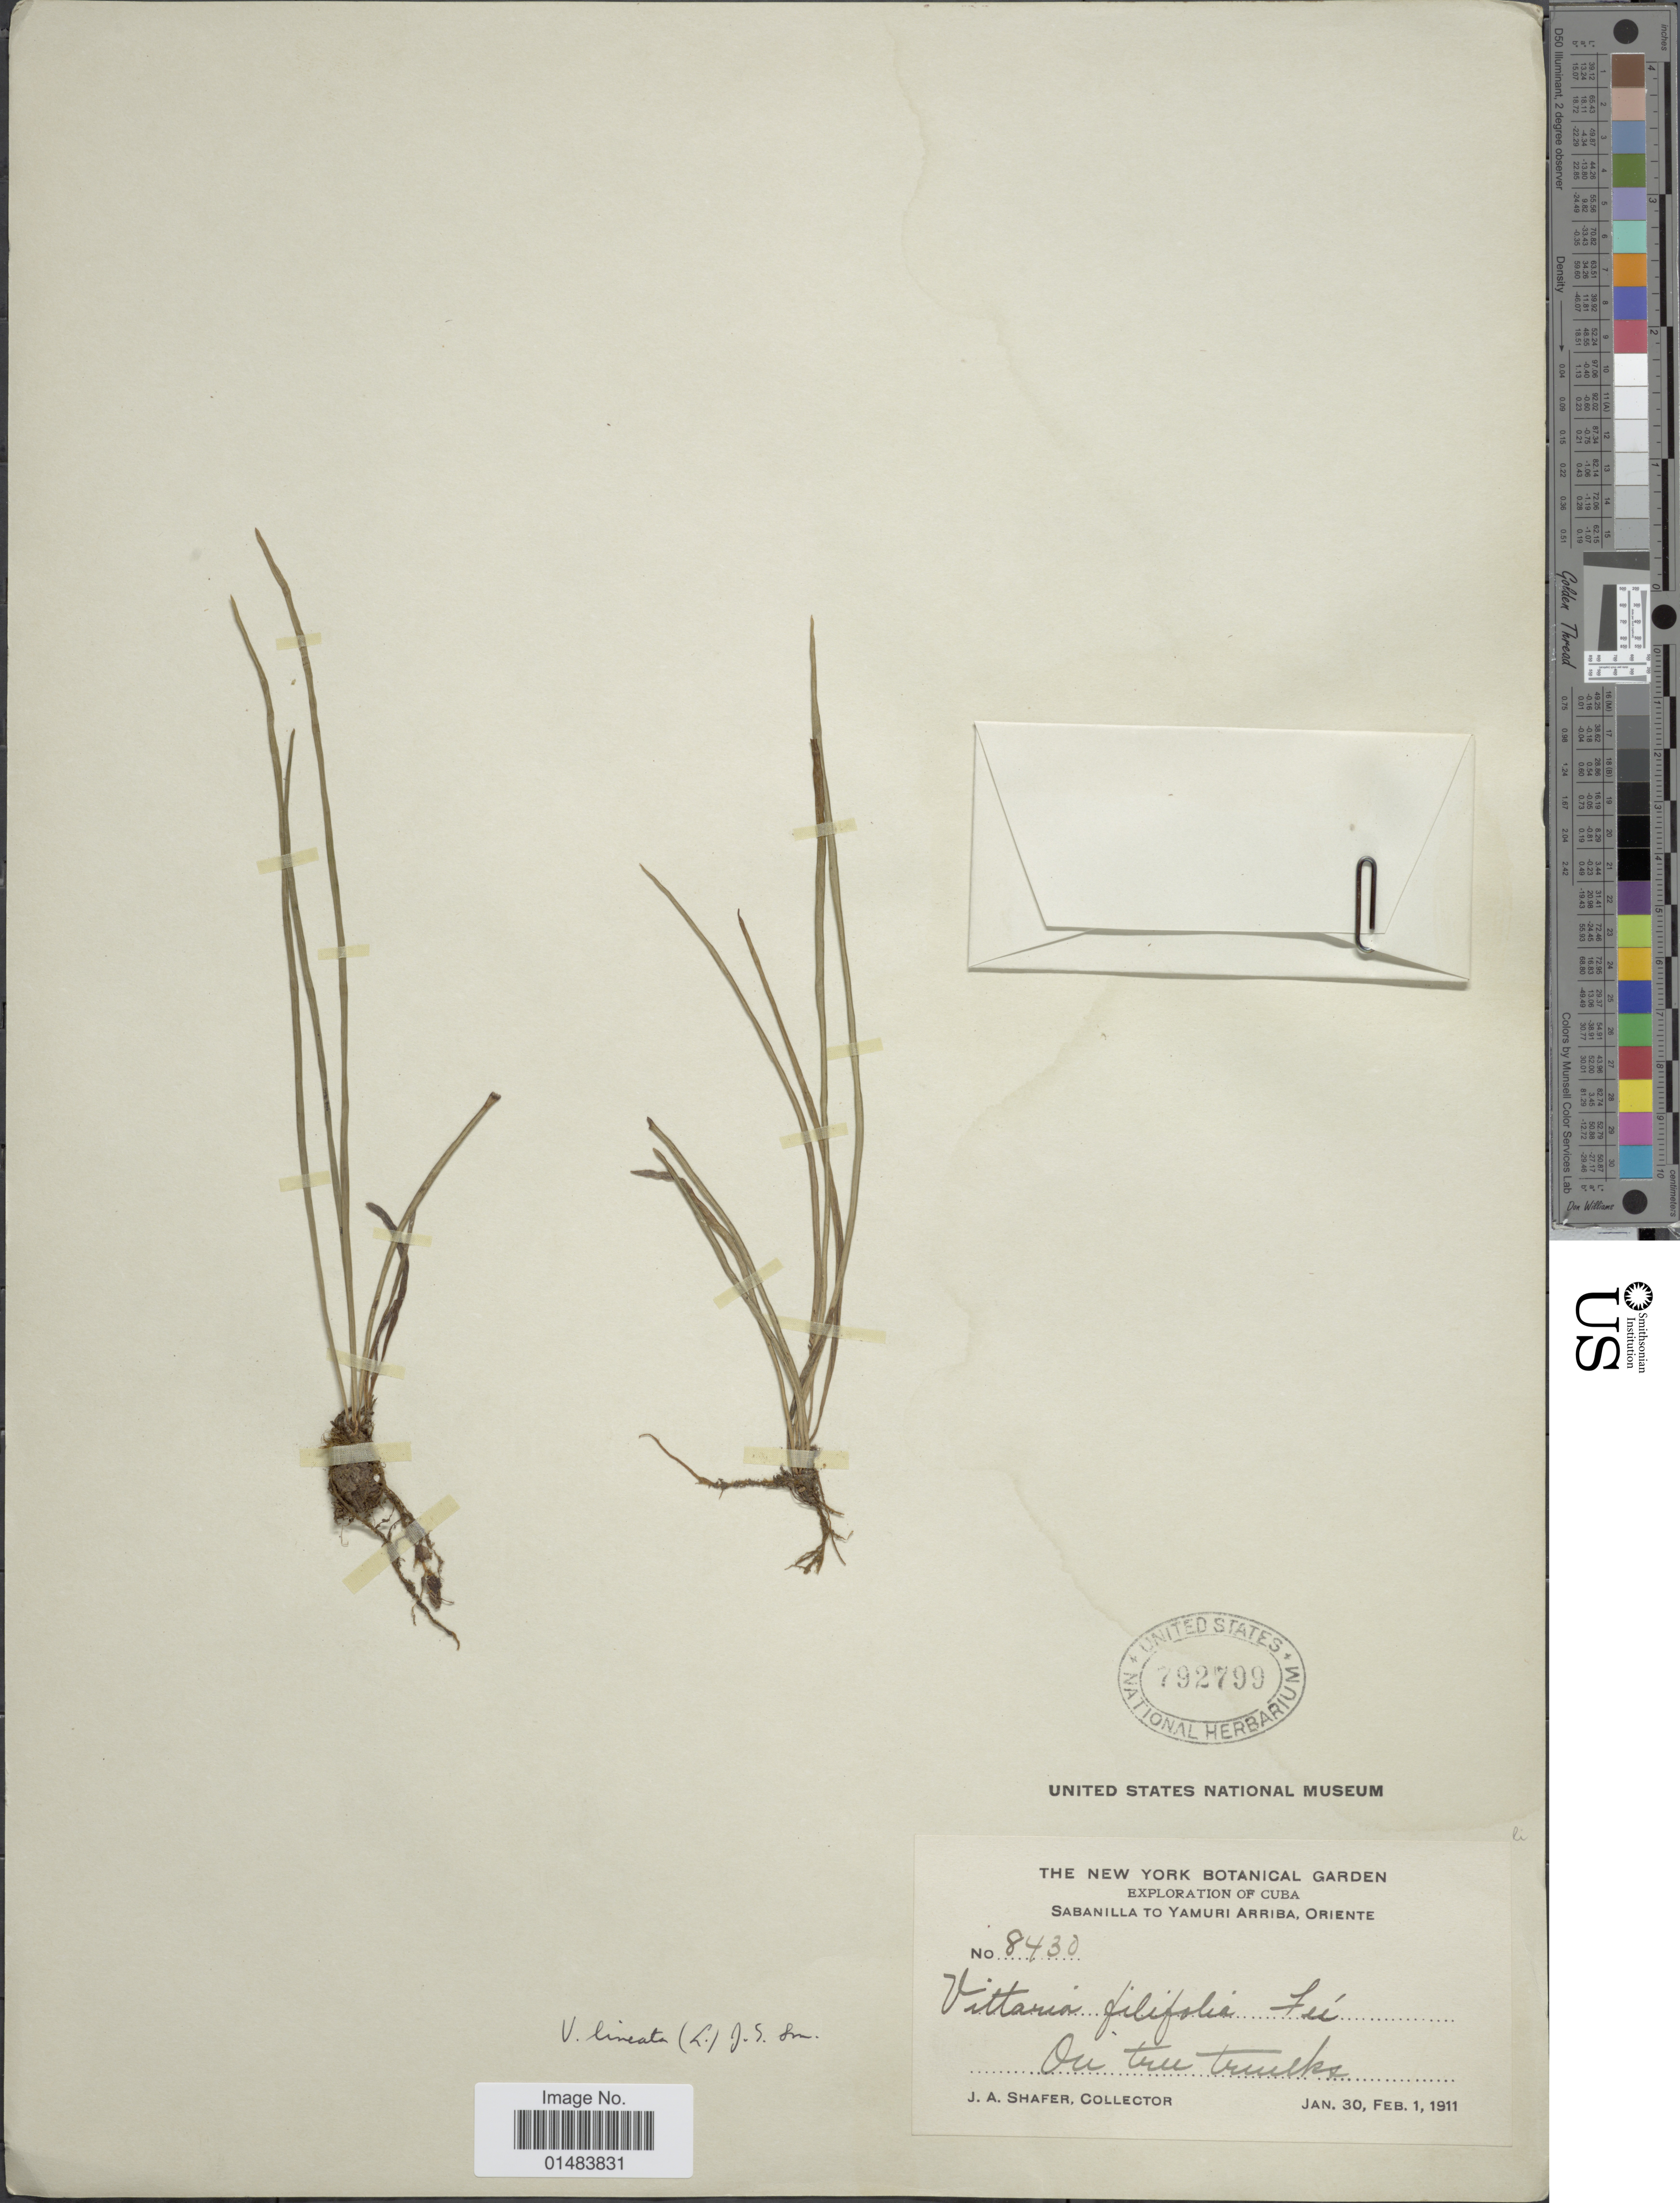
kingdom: Plantae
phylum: Tracheophyta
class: Polypodiopsida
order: Polypodiales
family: Pteridaceae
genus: Vittaria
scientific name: Vittaria filifolia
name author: Fée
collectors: J. A. Shafer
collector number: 8430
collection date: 1911-01-30/1911-02-01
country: Cuba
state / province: Oriente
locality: Exploration of Cuba, Sabanilla to Yamuri Arriba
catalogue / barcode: US 792799